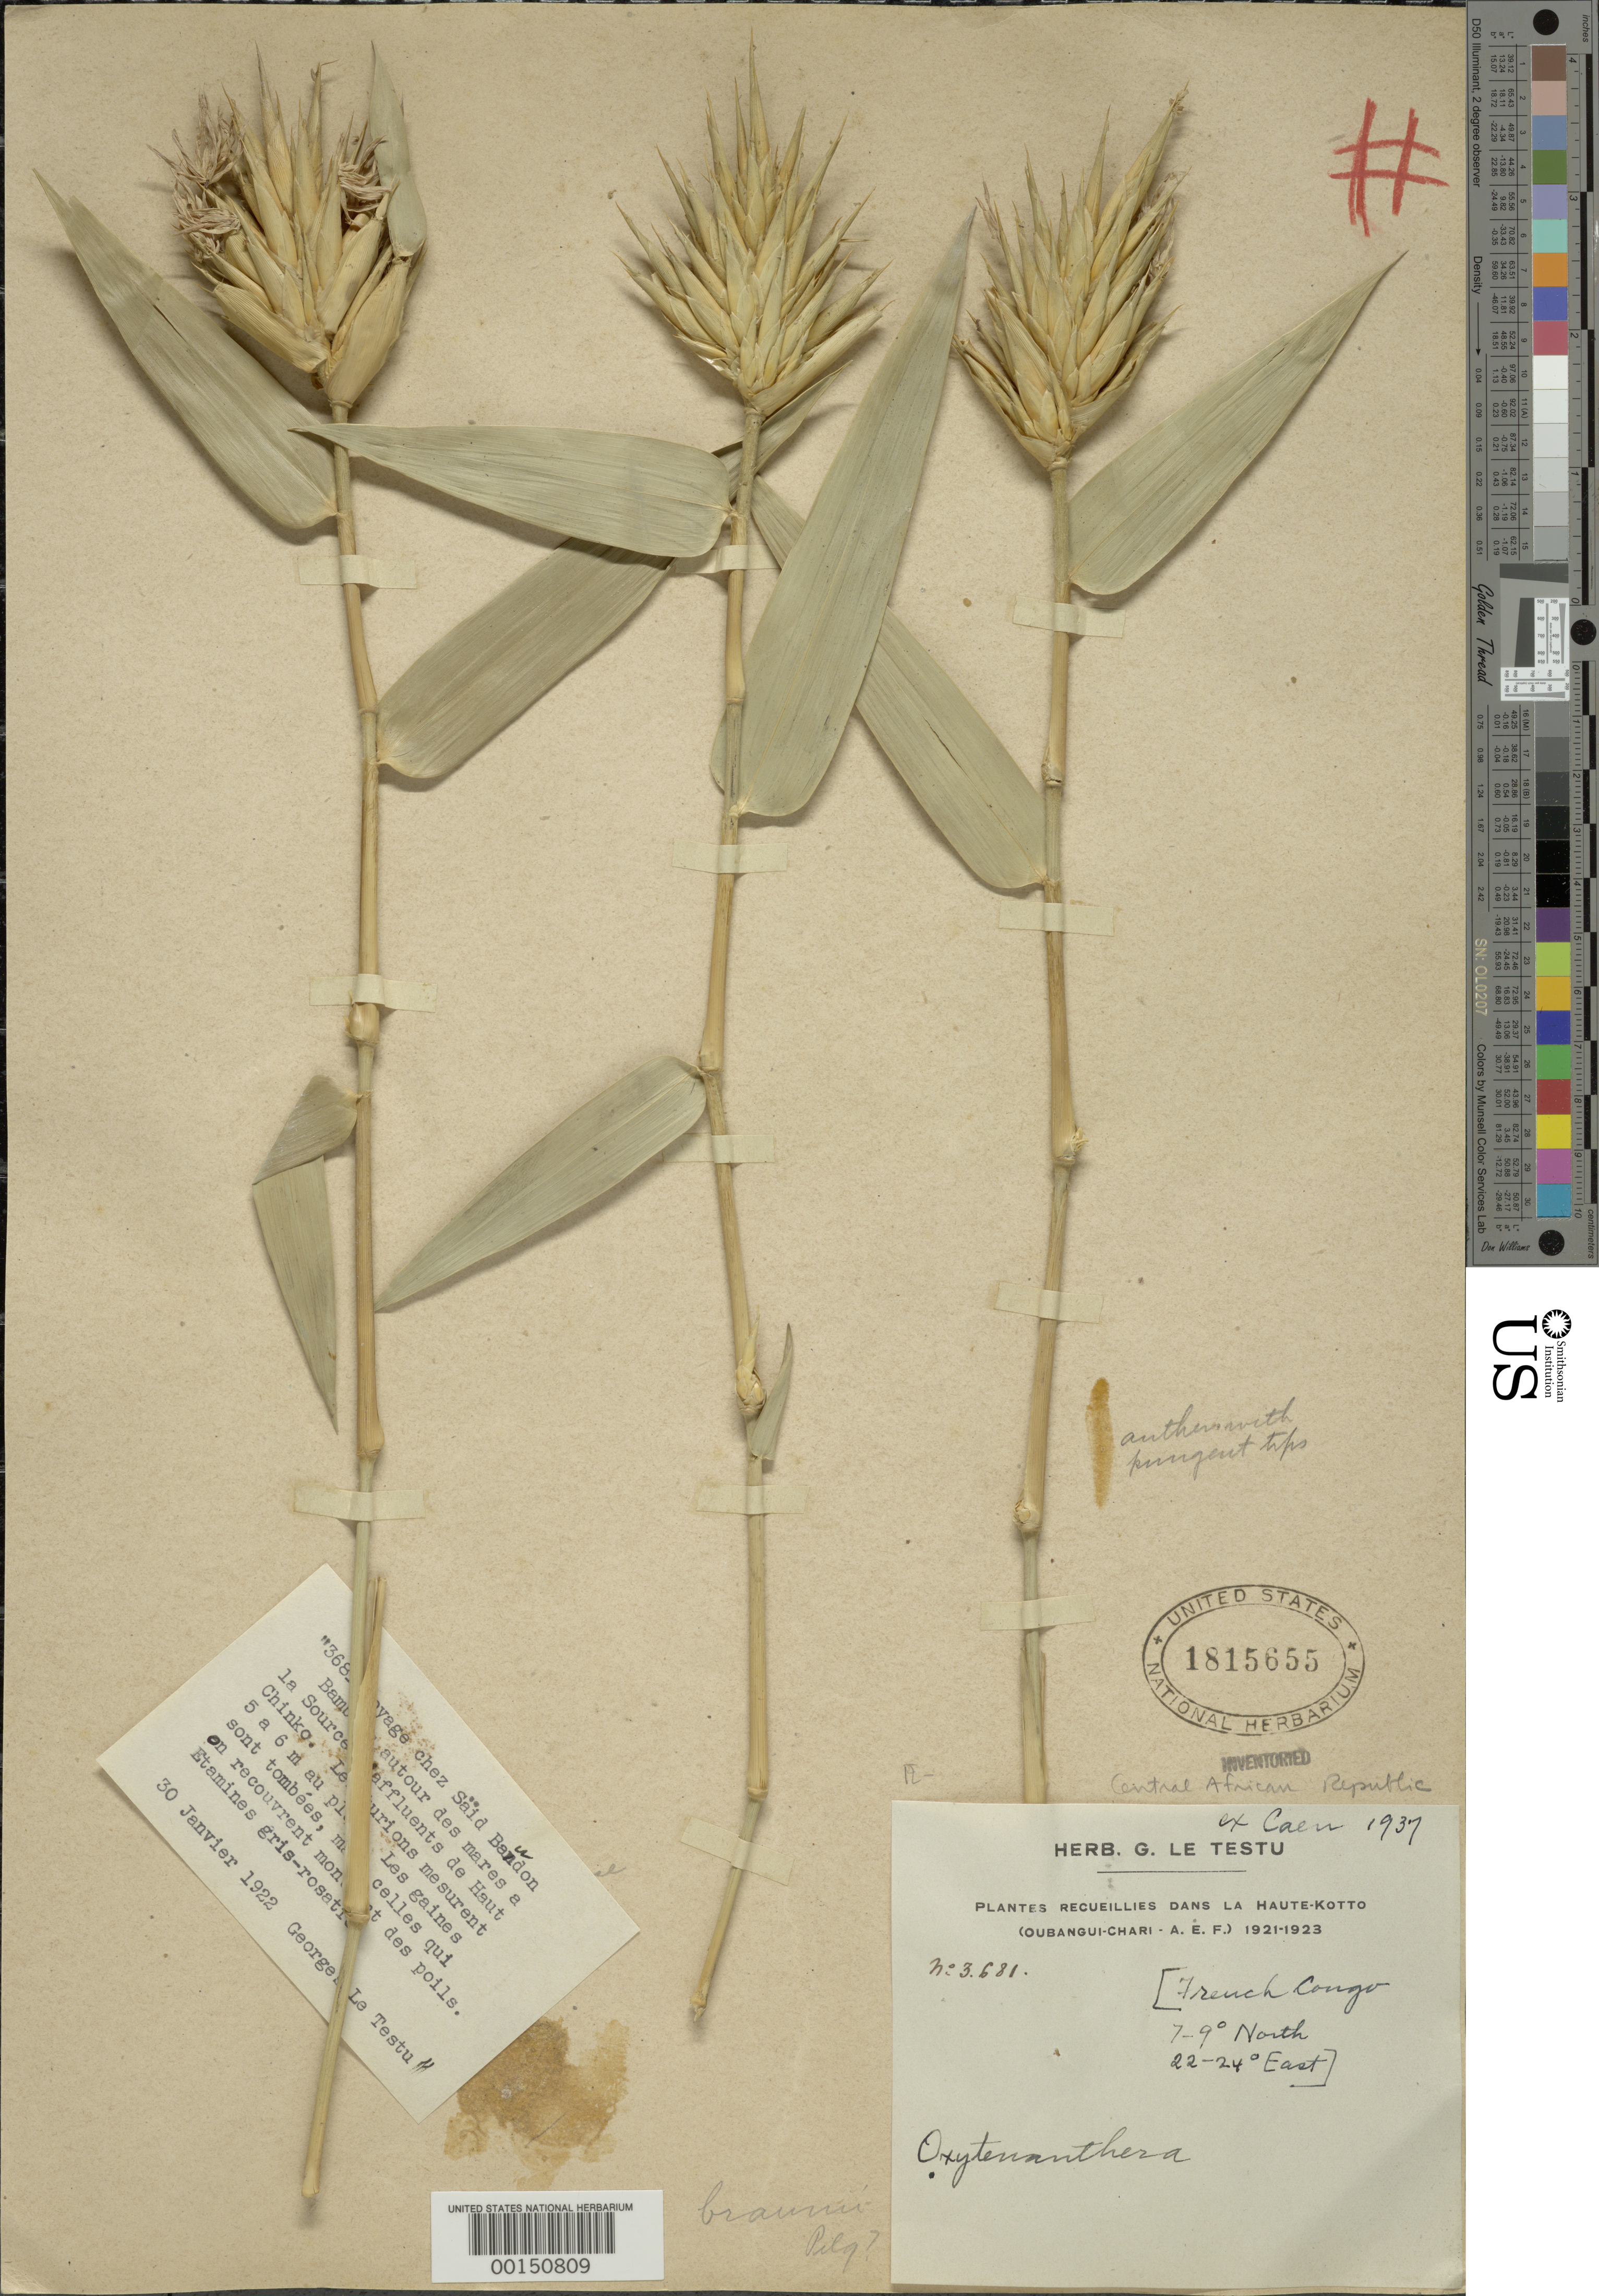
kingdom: Plantae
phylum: Tracheophyta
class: Liliopsida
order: Poales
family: Poaceae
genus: Oxytenanthera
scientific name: Oxytenanthera abyssinica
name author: (A. Rich.) Munro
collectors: G. Le Testu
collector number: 3681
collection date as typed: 30 Jan 1922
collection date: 1922-01-30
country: Central African Republic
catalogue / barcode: US 1815655